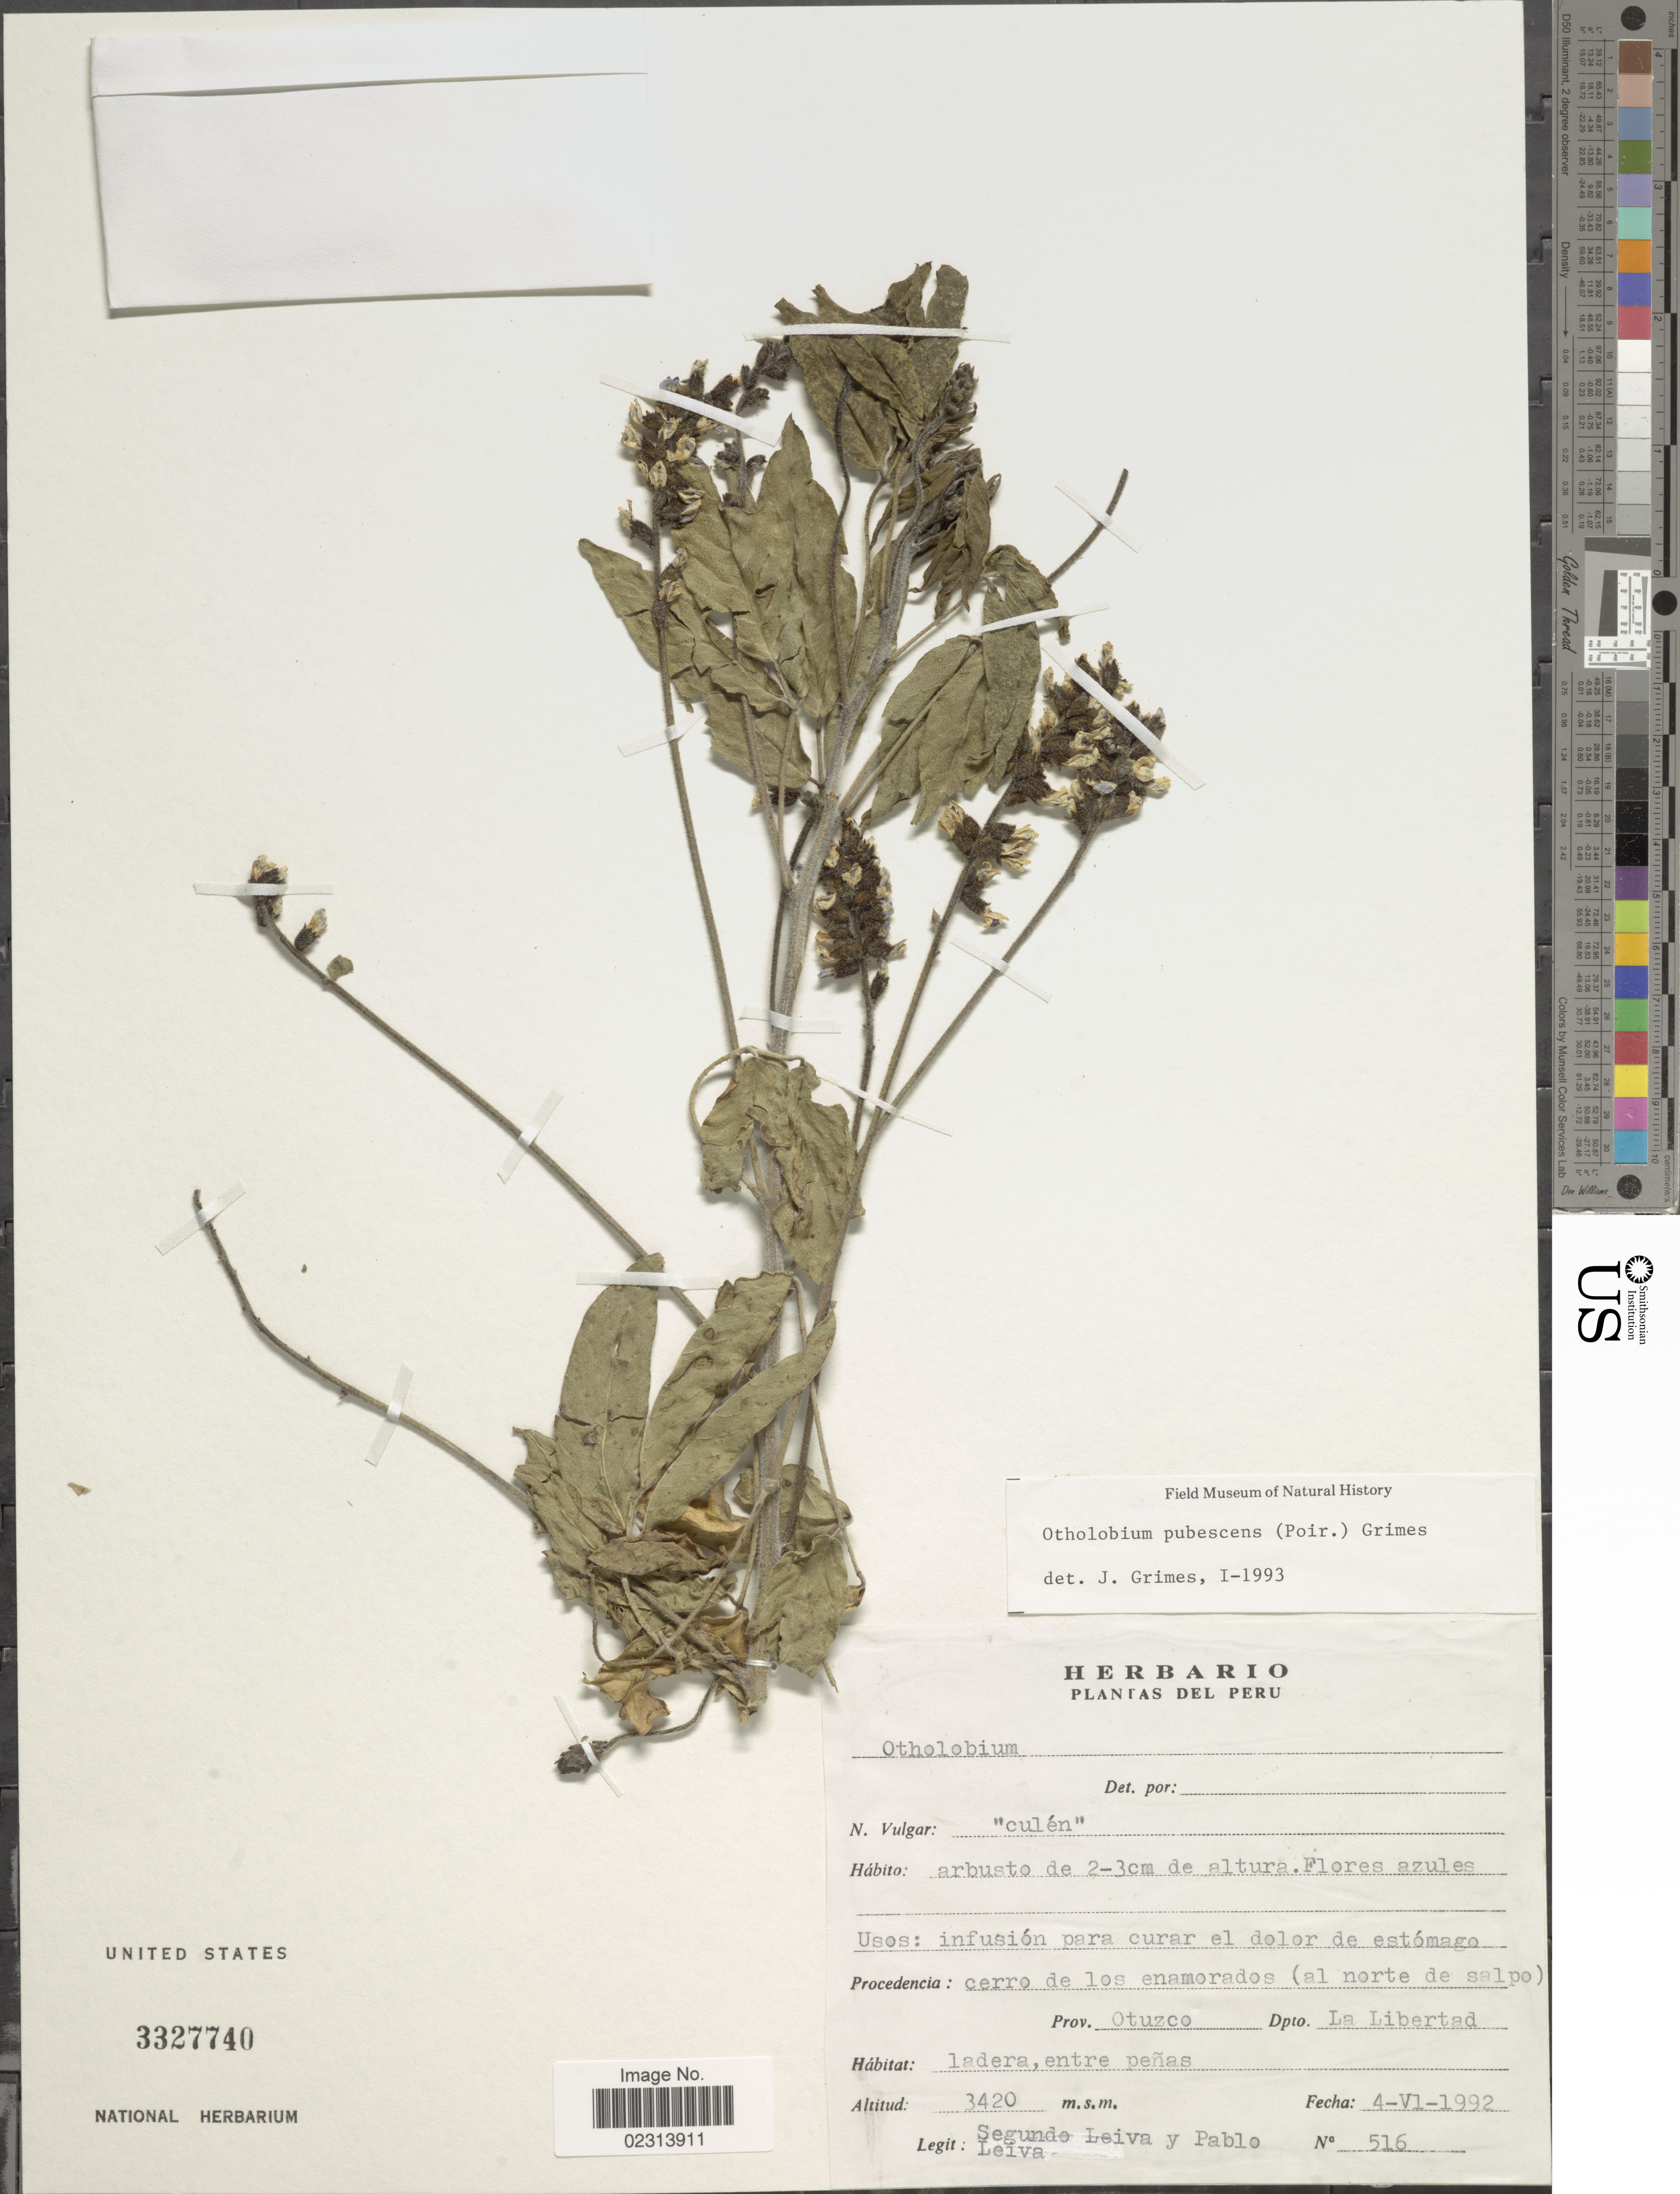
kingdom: Plantae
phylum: Tracheophyta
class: Magnoliopsida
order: Fabales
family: Fabaceae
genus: Otholobium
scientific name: Otholobium pubescens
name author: (Poir.) J.W. Grimes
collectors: S. Leiva & Pablo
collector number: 516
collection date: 1992-06-04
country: Peru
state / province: La Libertad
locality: Procedencia: cerro de los enamorados (al norte de salpo), Prov. Otuzco, Dpto. La Libertad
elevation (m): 3420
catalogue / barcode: US 3327740